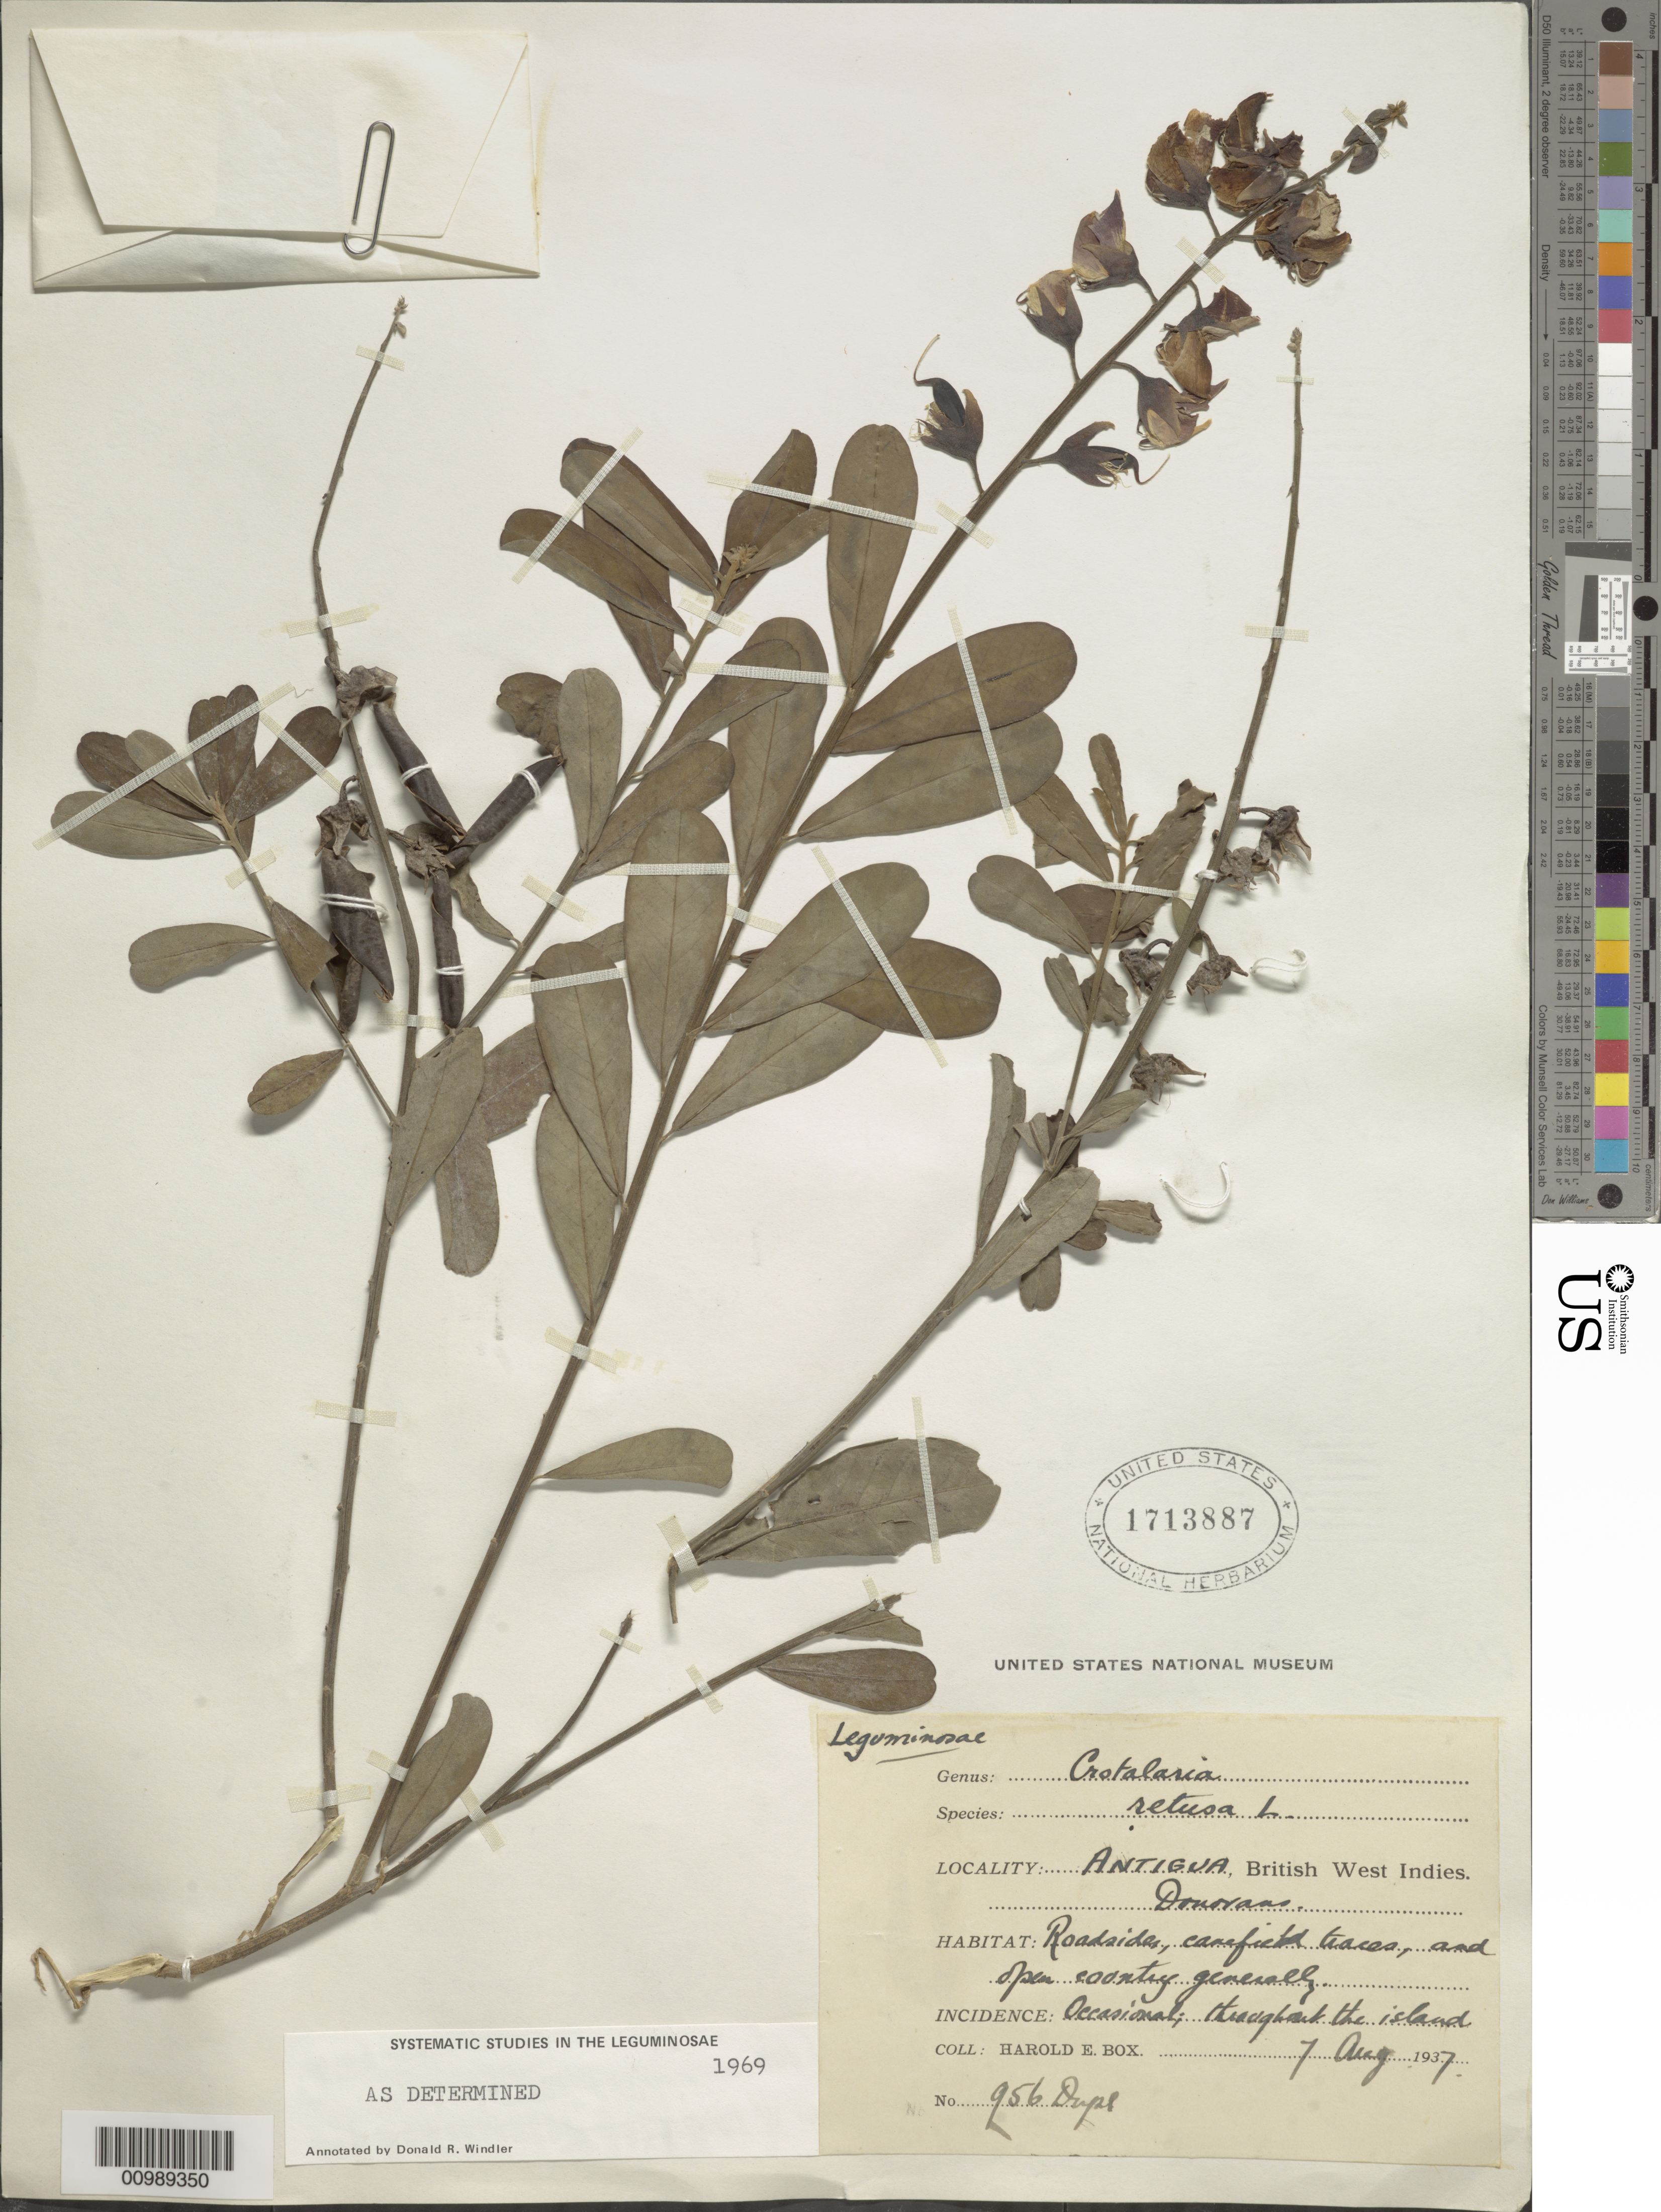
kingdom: Plantae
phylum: Tracheophyta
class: Magnoliopsida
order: Fabales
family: Fabaceae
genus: Crotalaria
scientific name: Crotalaria retusa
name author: L.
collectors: H. E. Box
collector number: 956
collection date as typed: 07 Aug 1937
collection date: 1937-08-07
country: Antigua and Barbuda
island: Antigua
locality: Dauorane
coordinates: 0 N, 0 E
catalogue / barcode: US 1713887